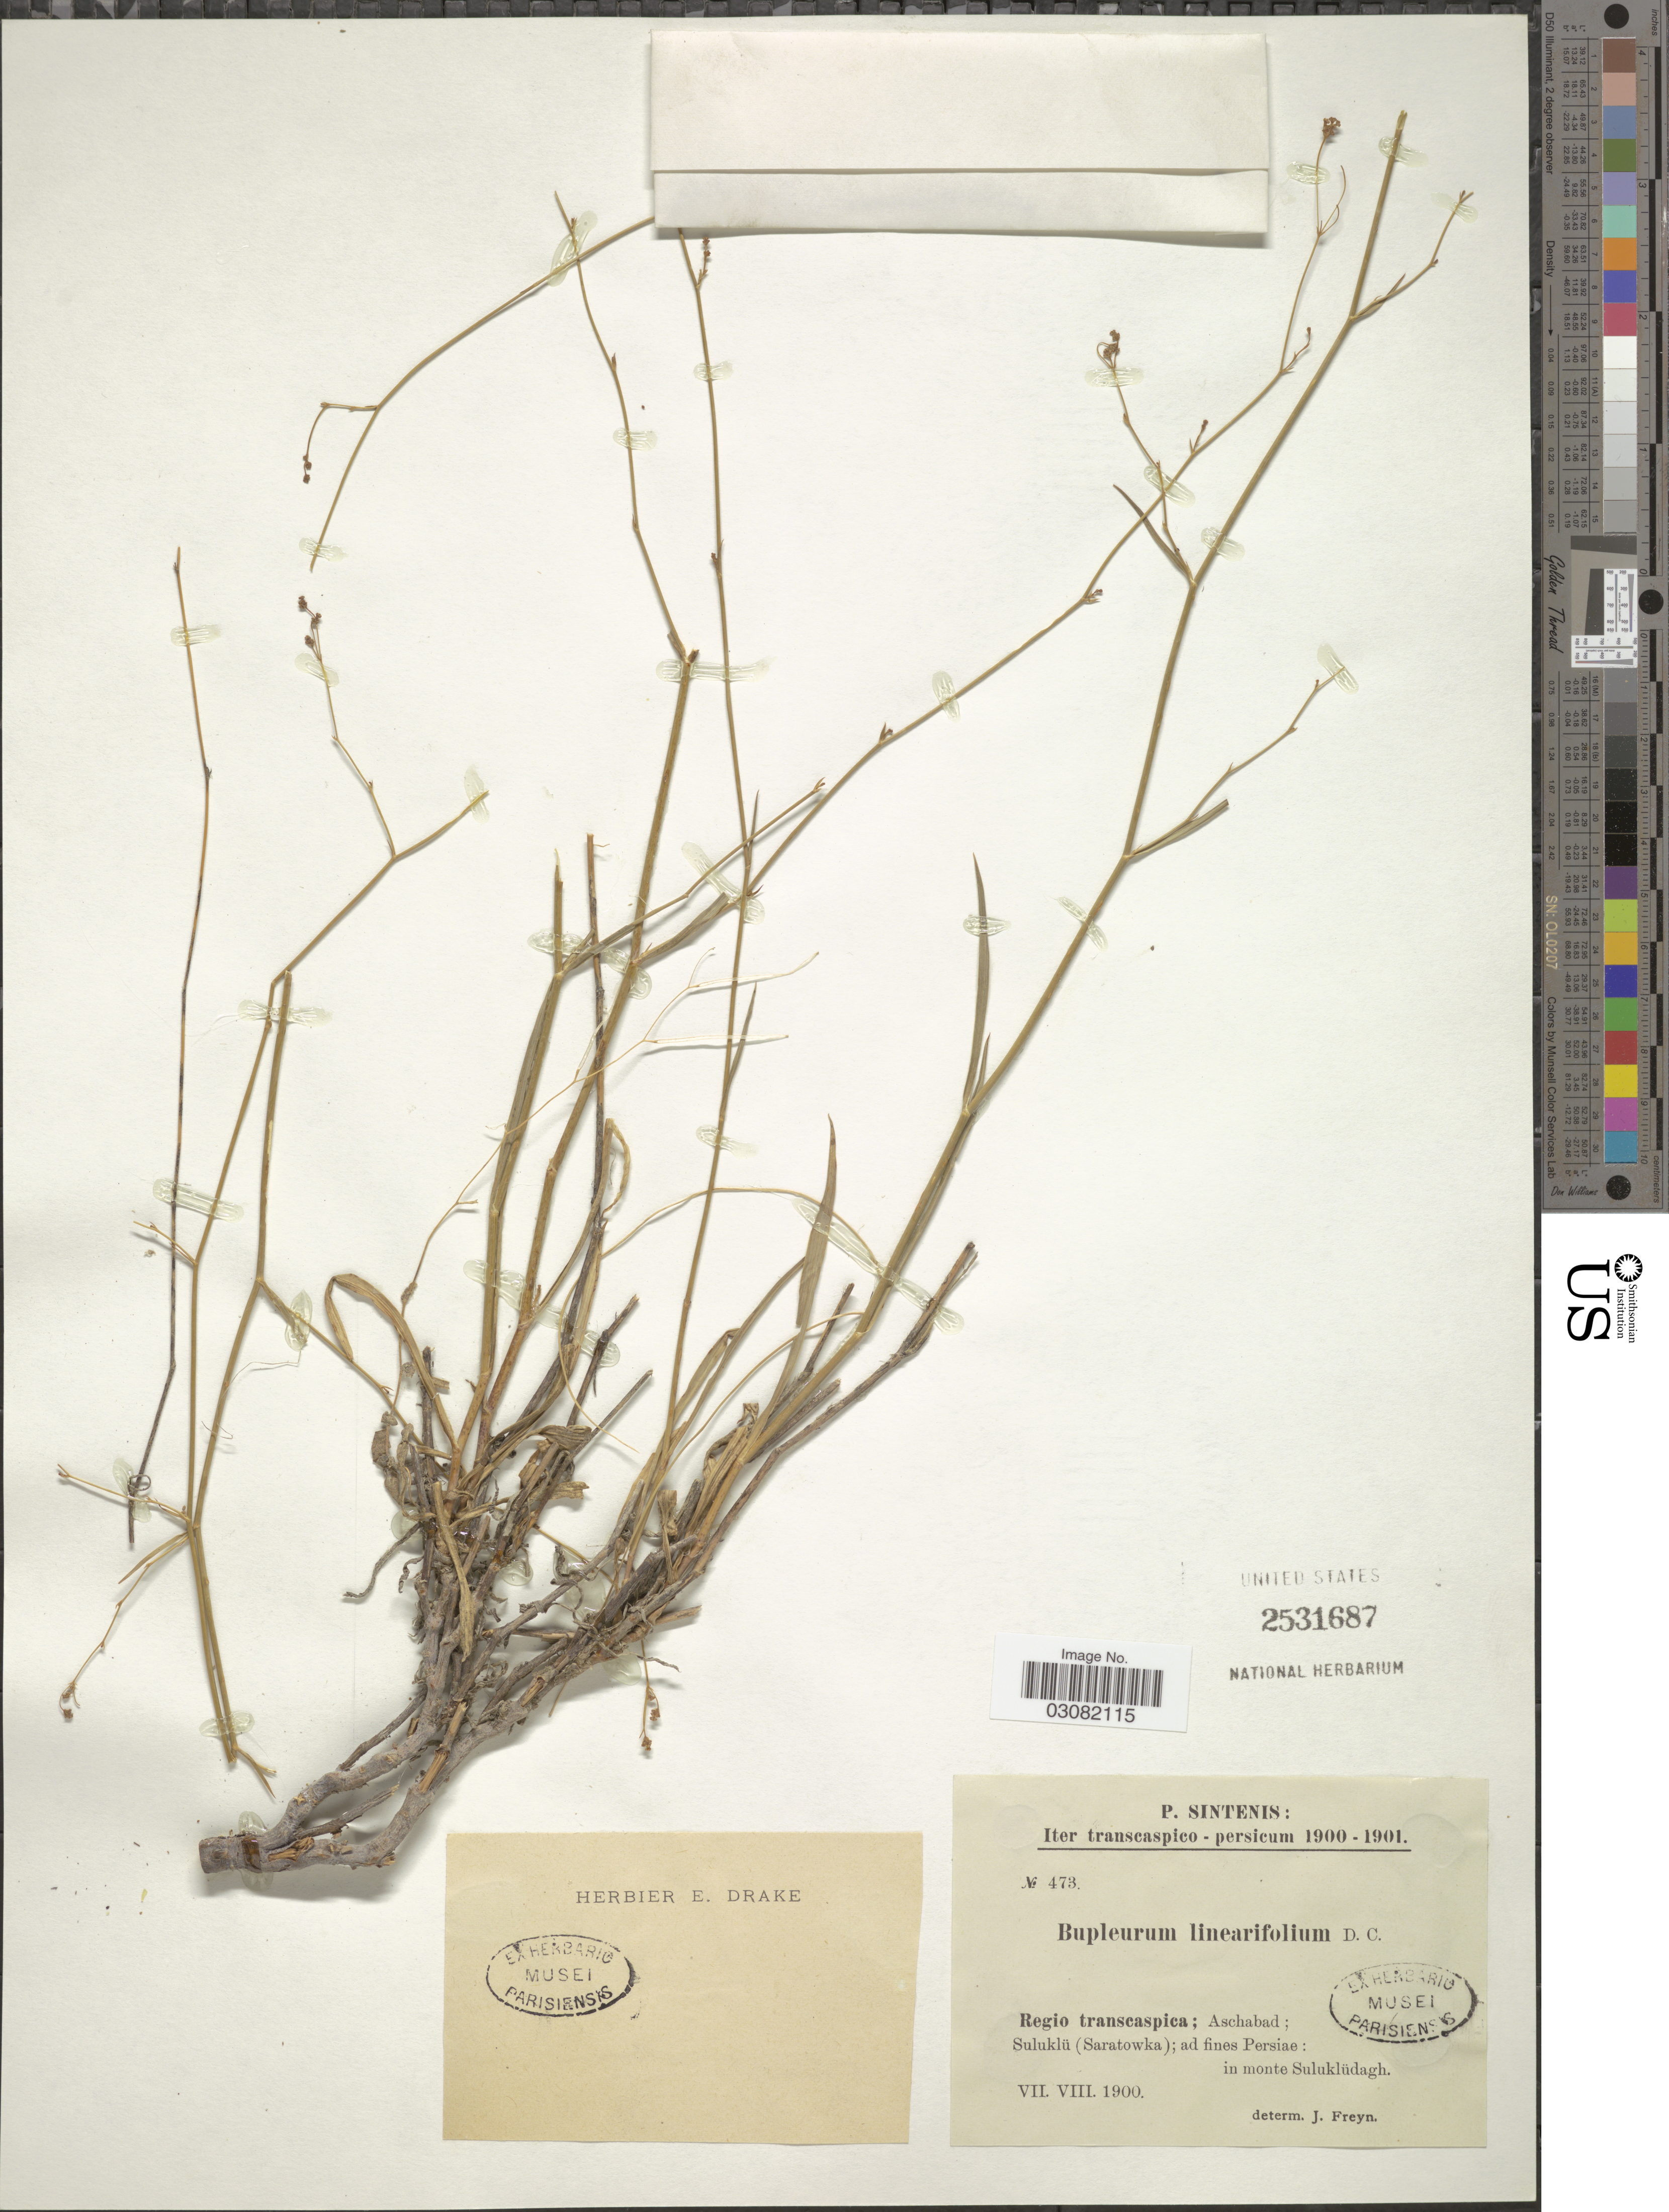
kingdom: Plantae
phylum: Tracheophyta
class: Magnoliopsida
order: Apiales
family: Apiaceae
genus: Bupleurum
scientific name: Bupleurum exaltatum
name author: M. Bieb.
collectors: P. Sintenis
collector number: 473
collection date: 1900-07/1900-08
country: Turkey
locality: Regio transcaspica; Aschabad; Suluklü (Saratowka); ad fines Persiae: in monte Suluklüdagh.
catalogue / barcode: US 2531687